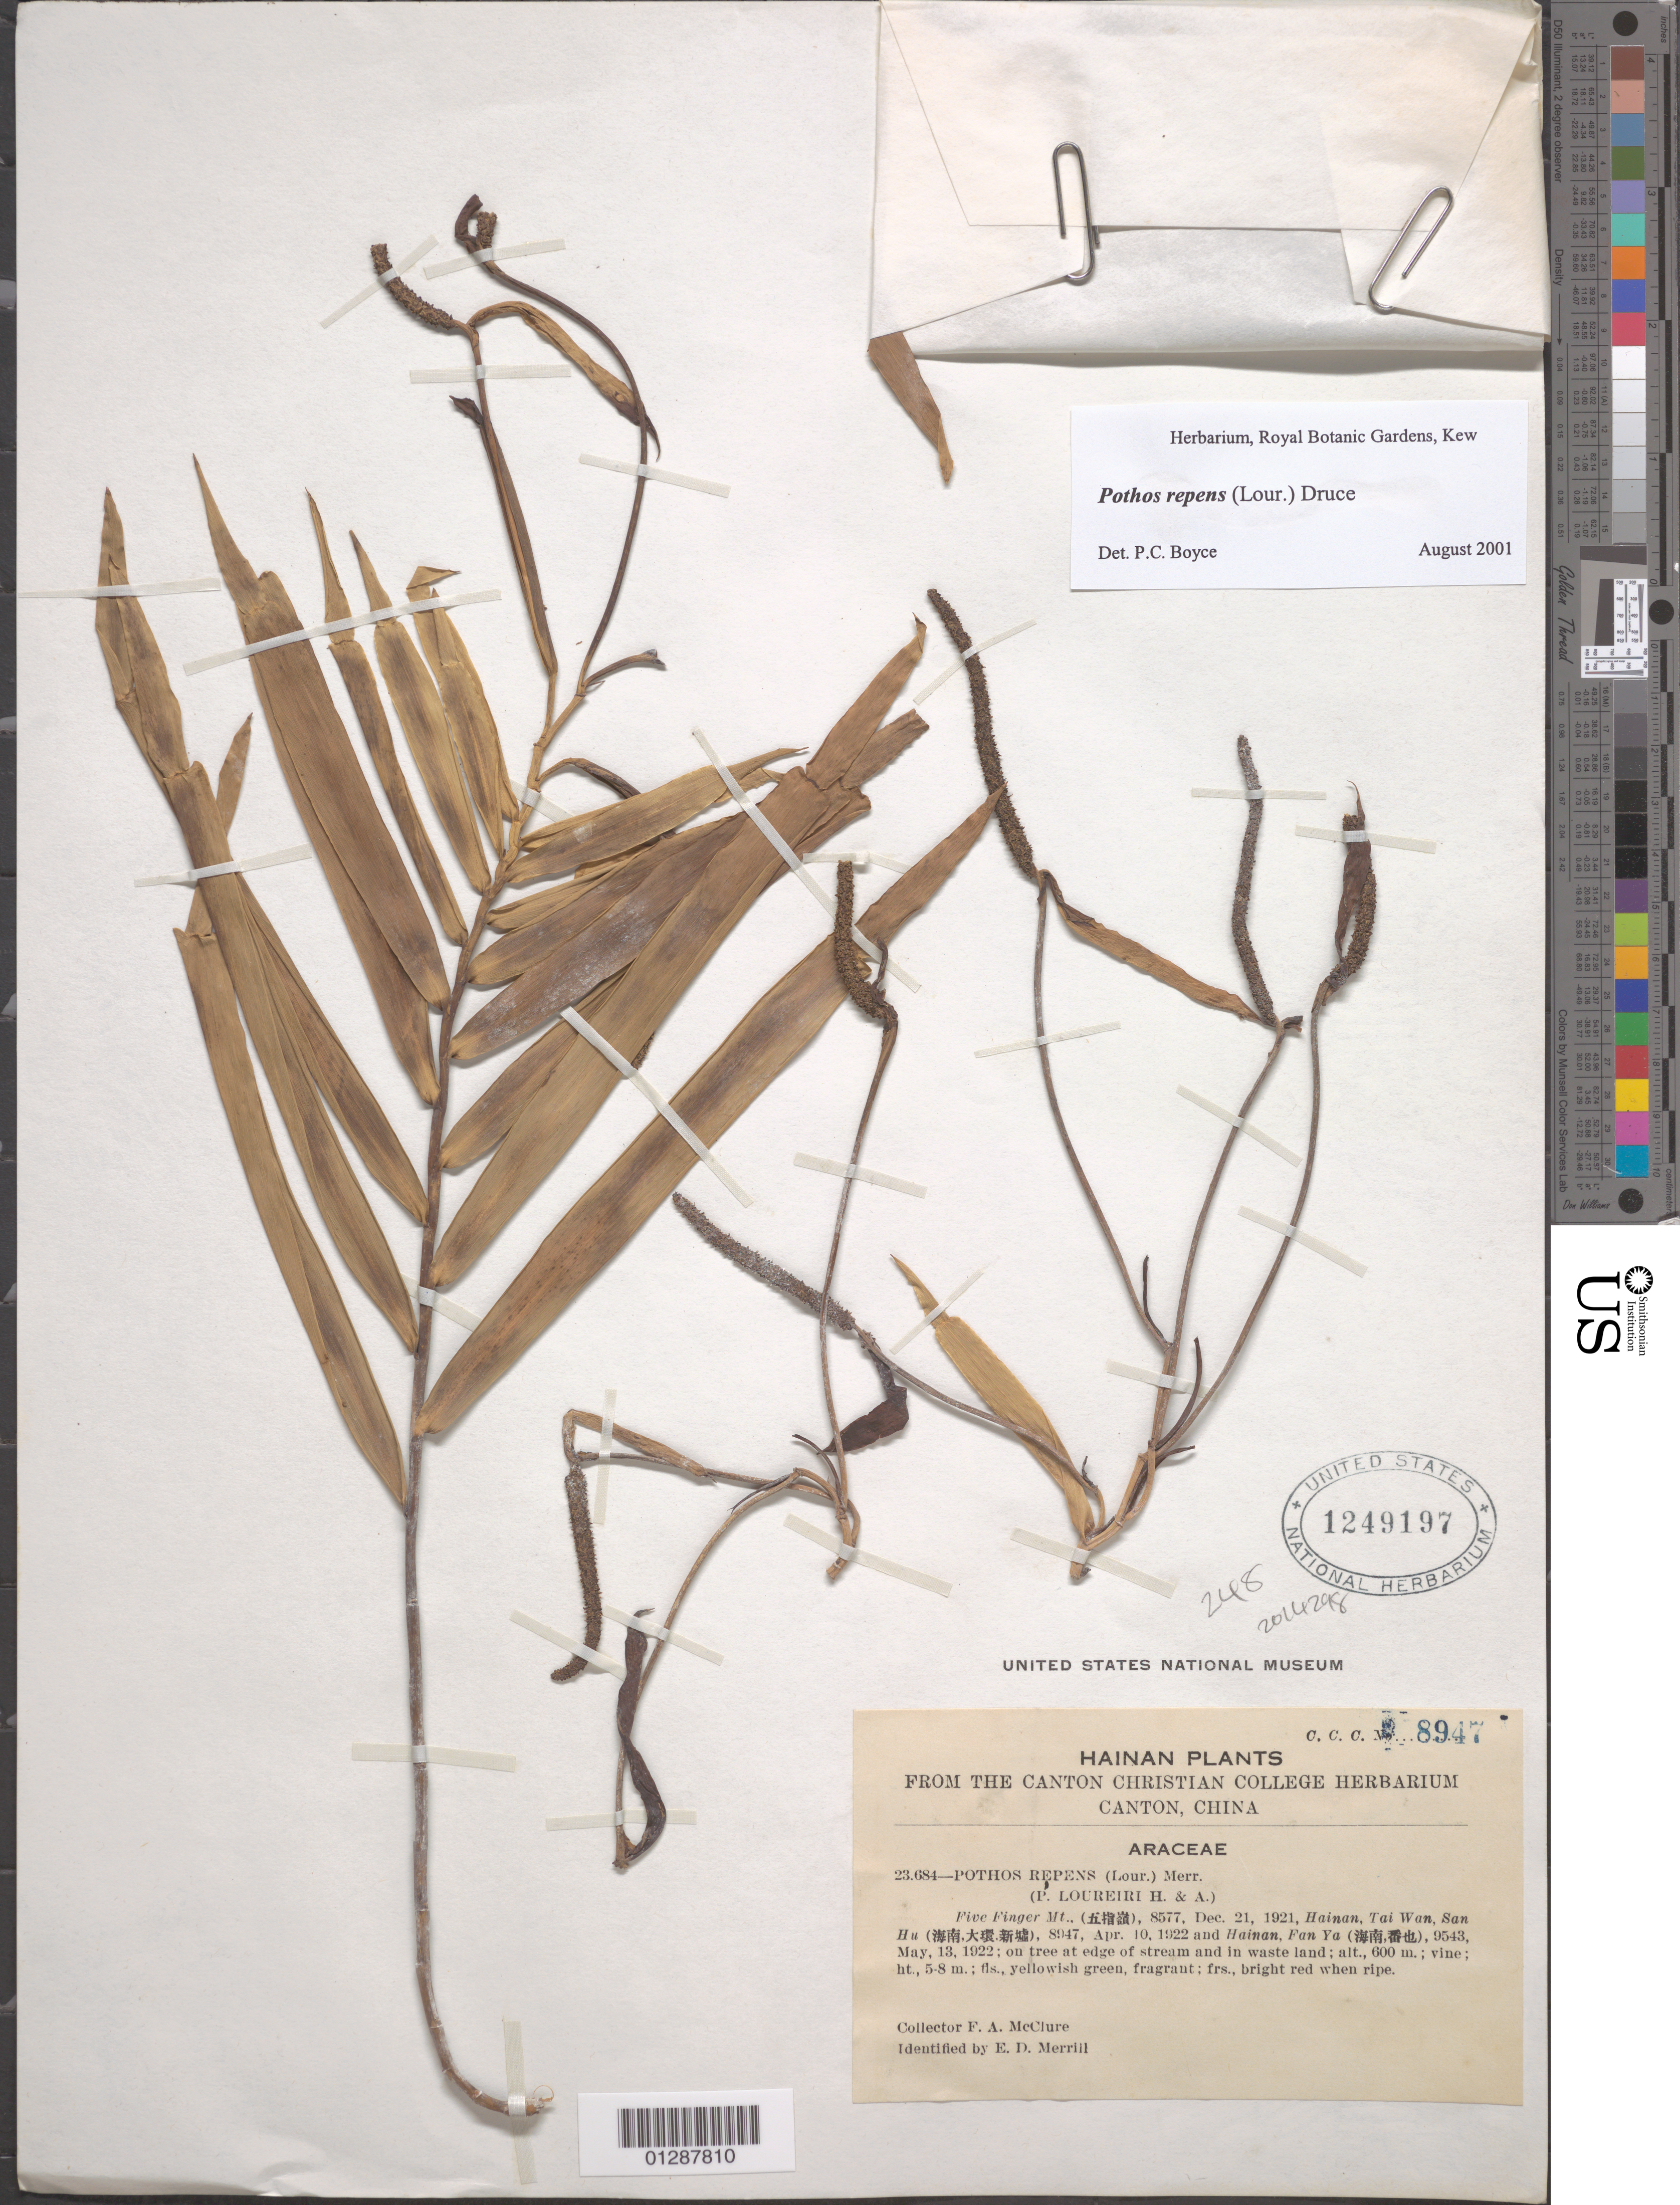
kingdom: Plantae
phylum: Tracheophyta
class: Liliopsida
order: Alismatales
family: Araceae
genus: Pothos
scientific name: Pothos repens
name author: (Lour.) Druce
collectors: F. A. McClure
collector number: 8947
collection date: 1922-04-10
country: China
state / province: Hainan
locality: Tai Wan, San Hu (X).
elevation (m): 600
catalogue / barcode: US 1249197